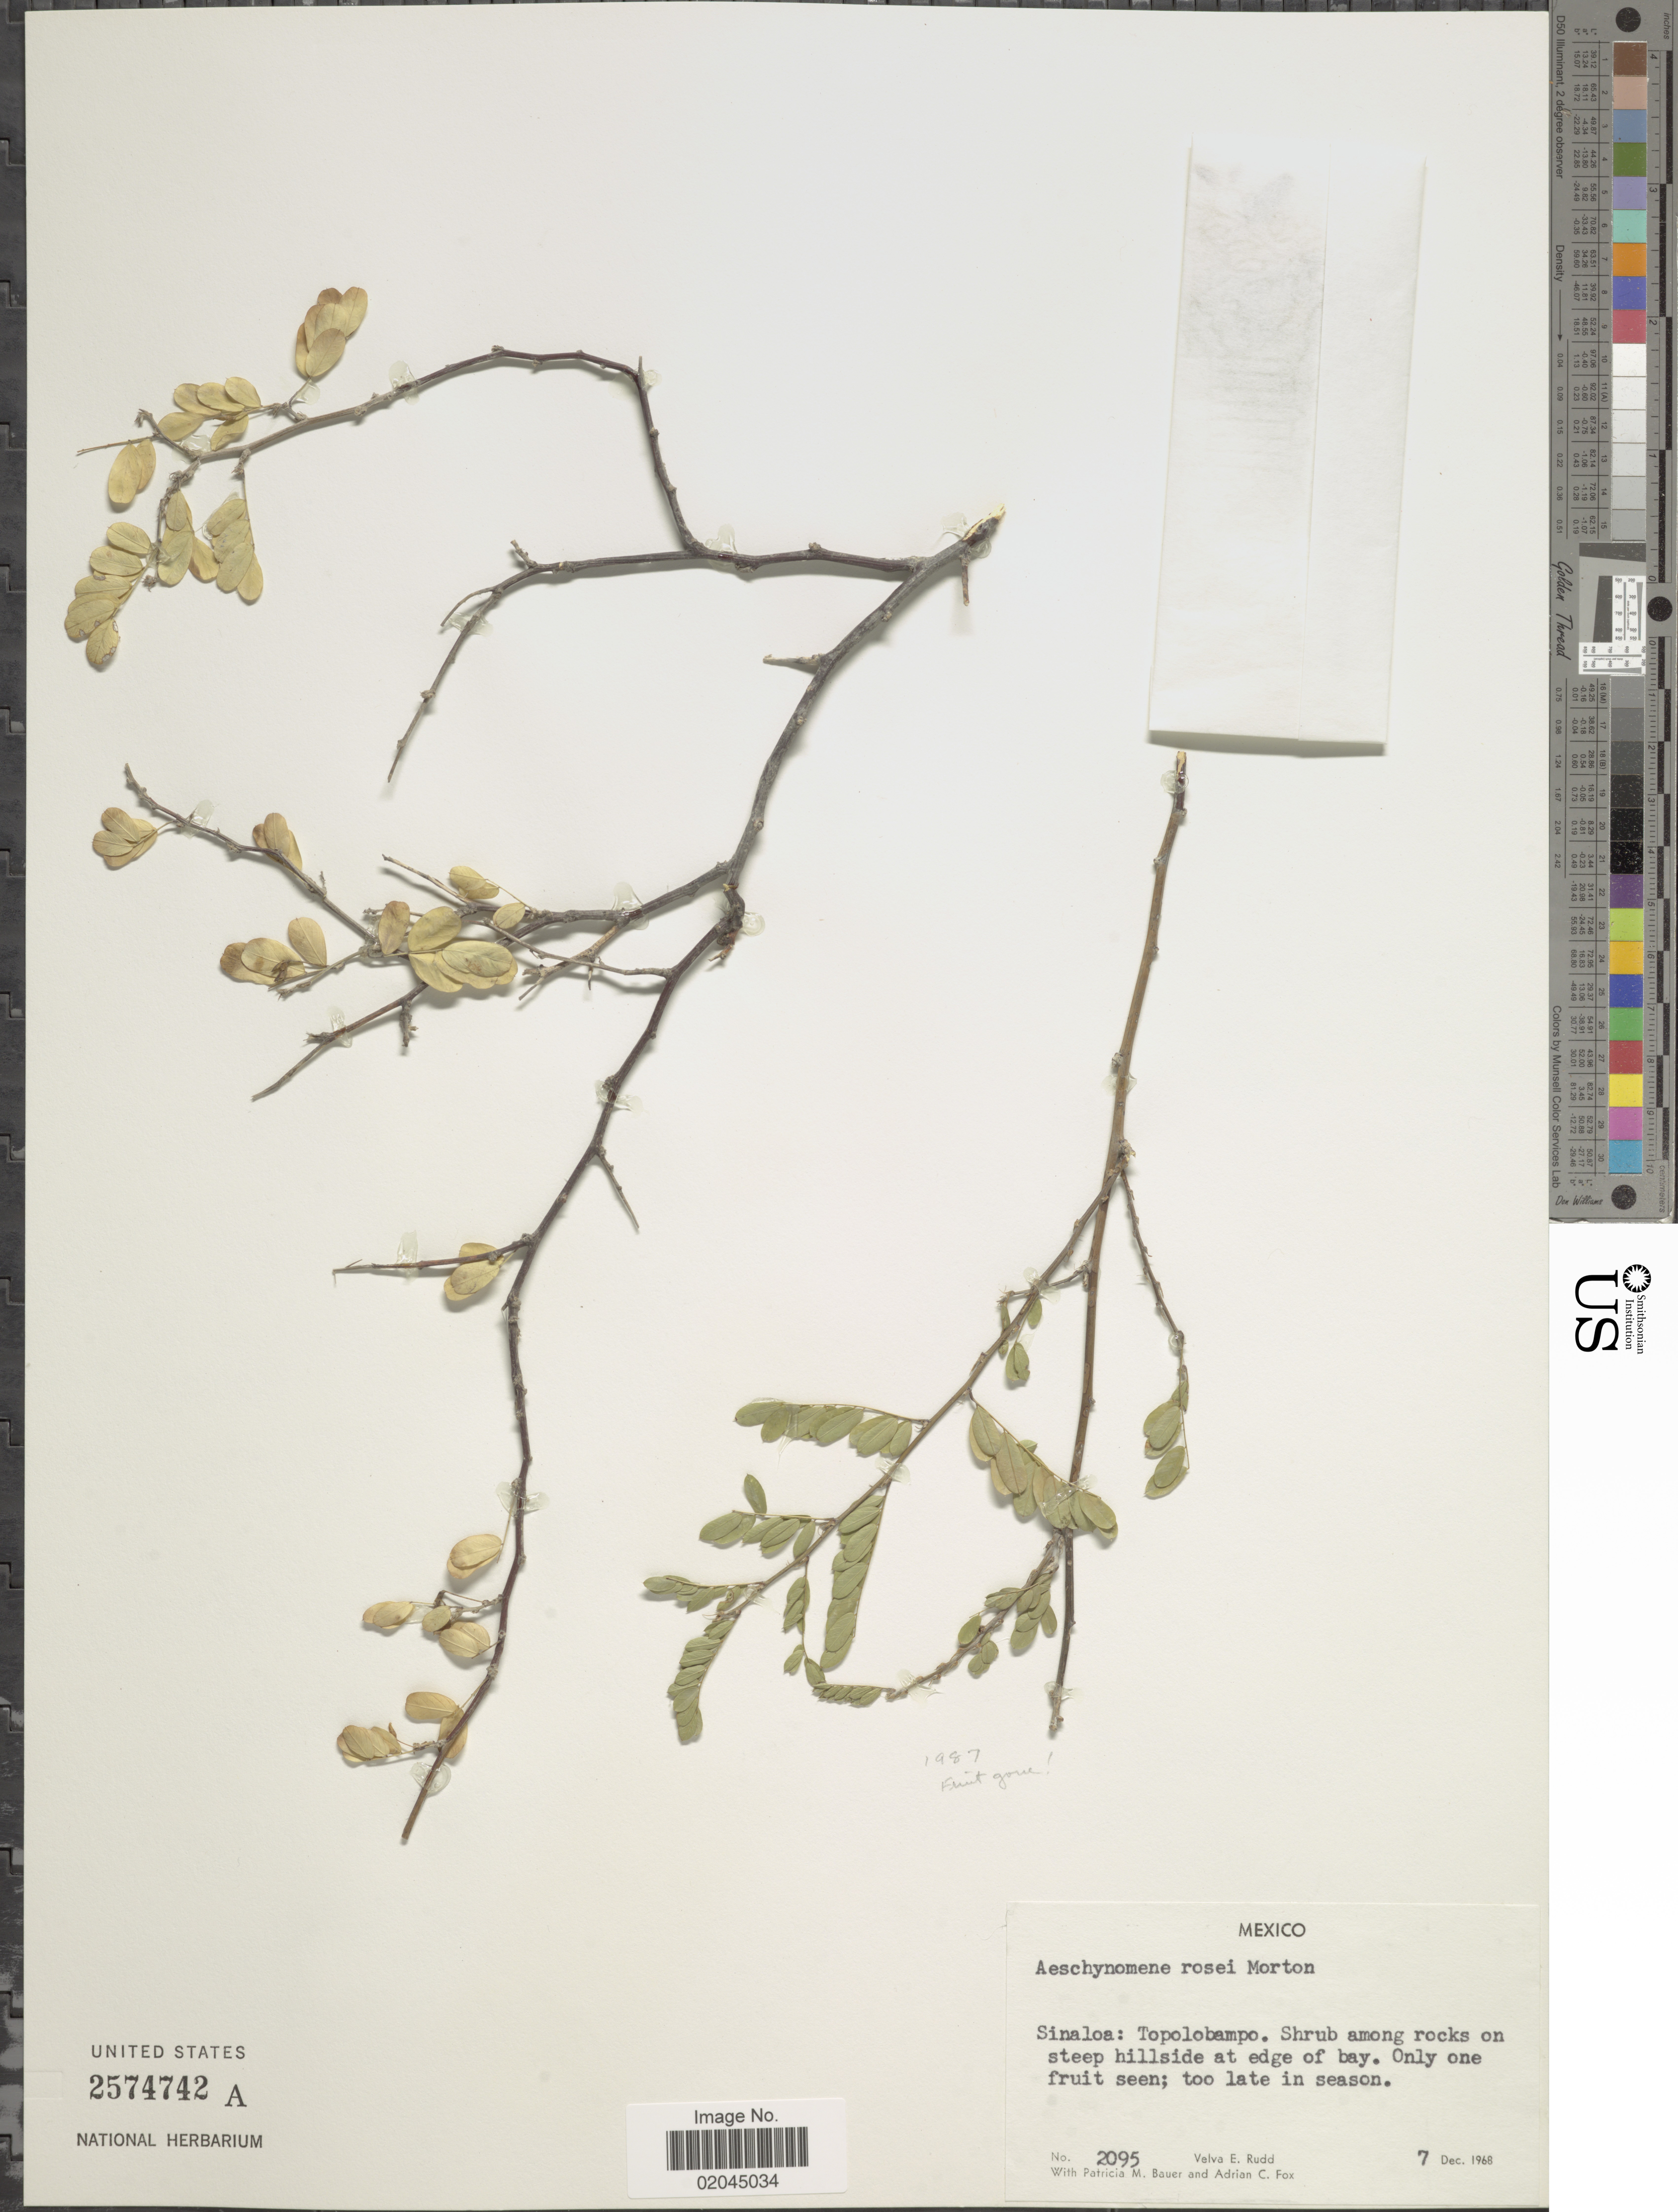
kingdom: Plantae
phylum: Tracheophyta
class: Magnoliopsida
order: Fabales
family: Fabaceae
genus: Aeschynomene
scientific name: Aeschynomene rosei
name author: C.V. Morton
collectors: V. E. Rudd, P. Bauer & A. Fox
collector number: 2095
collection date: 1968-12-07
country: Mexico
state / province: Sinaloa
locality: Sinaloa: Topolobampo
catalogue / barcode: US 2574742A